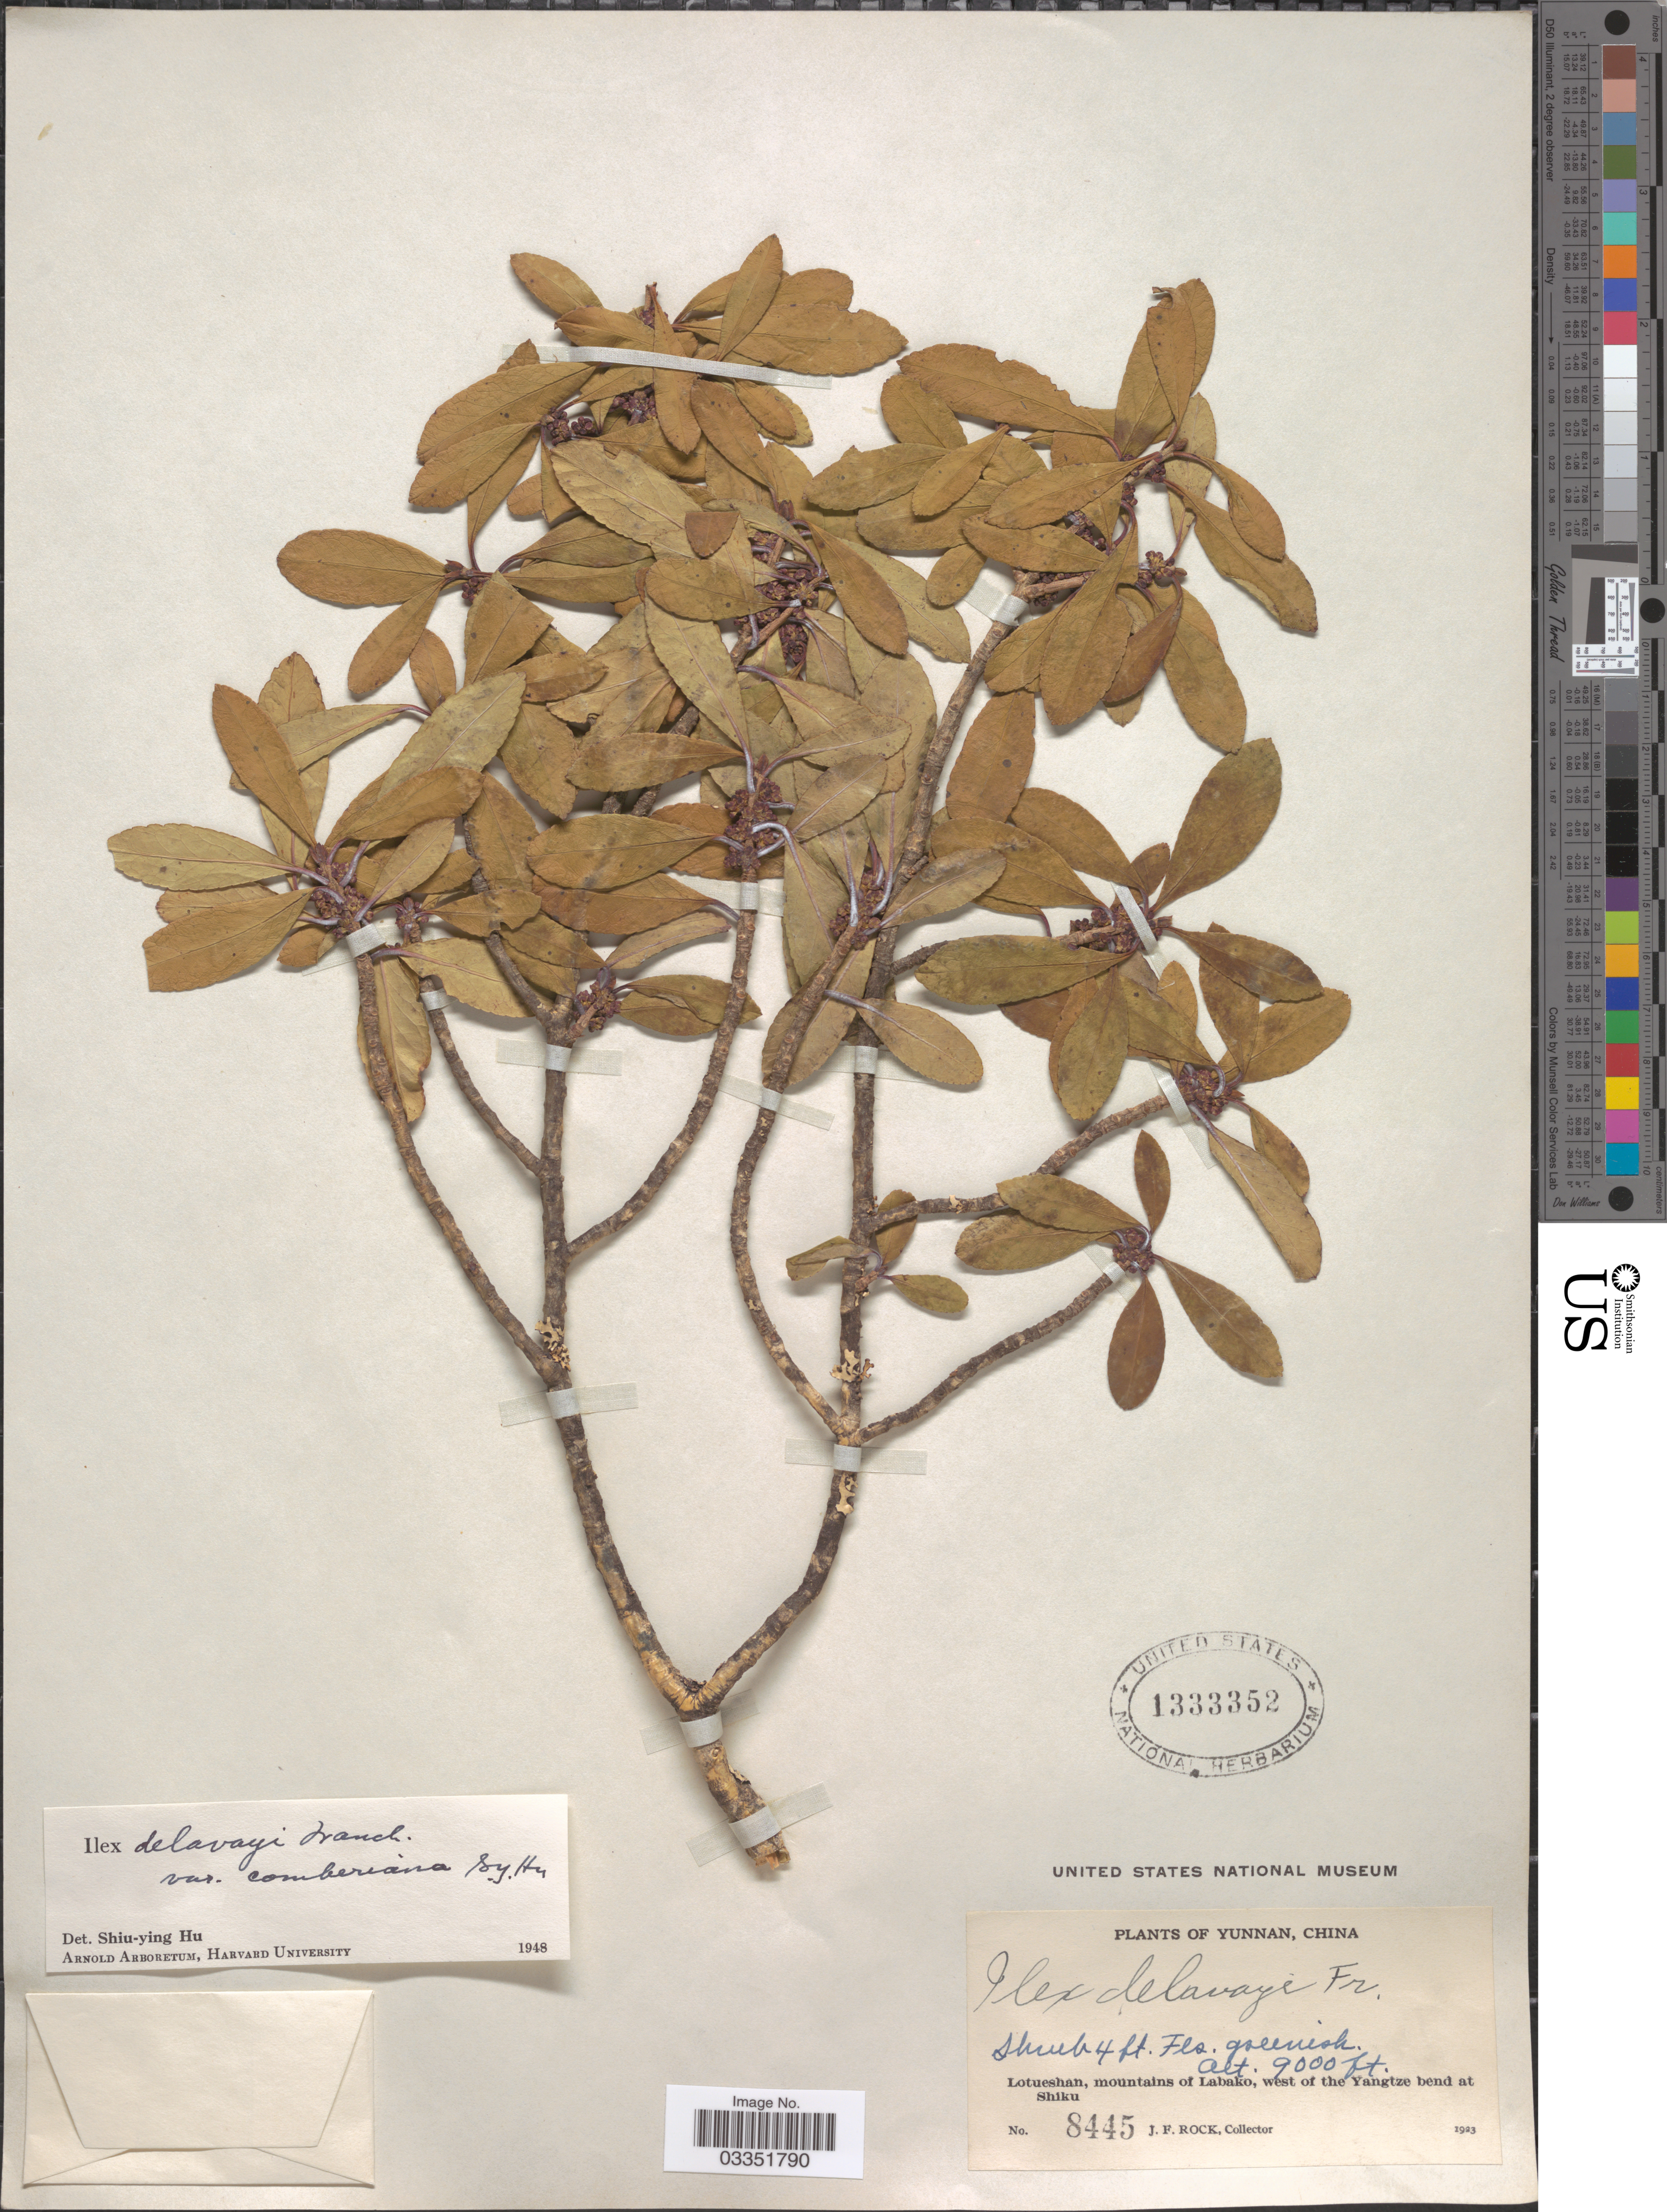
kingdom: Plantae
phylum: Tracheophyta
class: Magnoliopsida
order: Aquifoliales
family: Aquifoliaceae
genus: Ilex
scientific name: Ilex delavayi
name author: Franch.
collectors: J. Rock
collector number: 8445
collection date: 1923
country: China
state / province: Yunnan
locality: Lotueshan, mountains of Labako, west of the Yangtze bend at Shiku.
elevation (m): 2743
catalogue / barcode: US 1333352